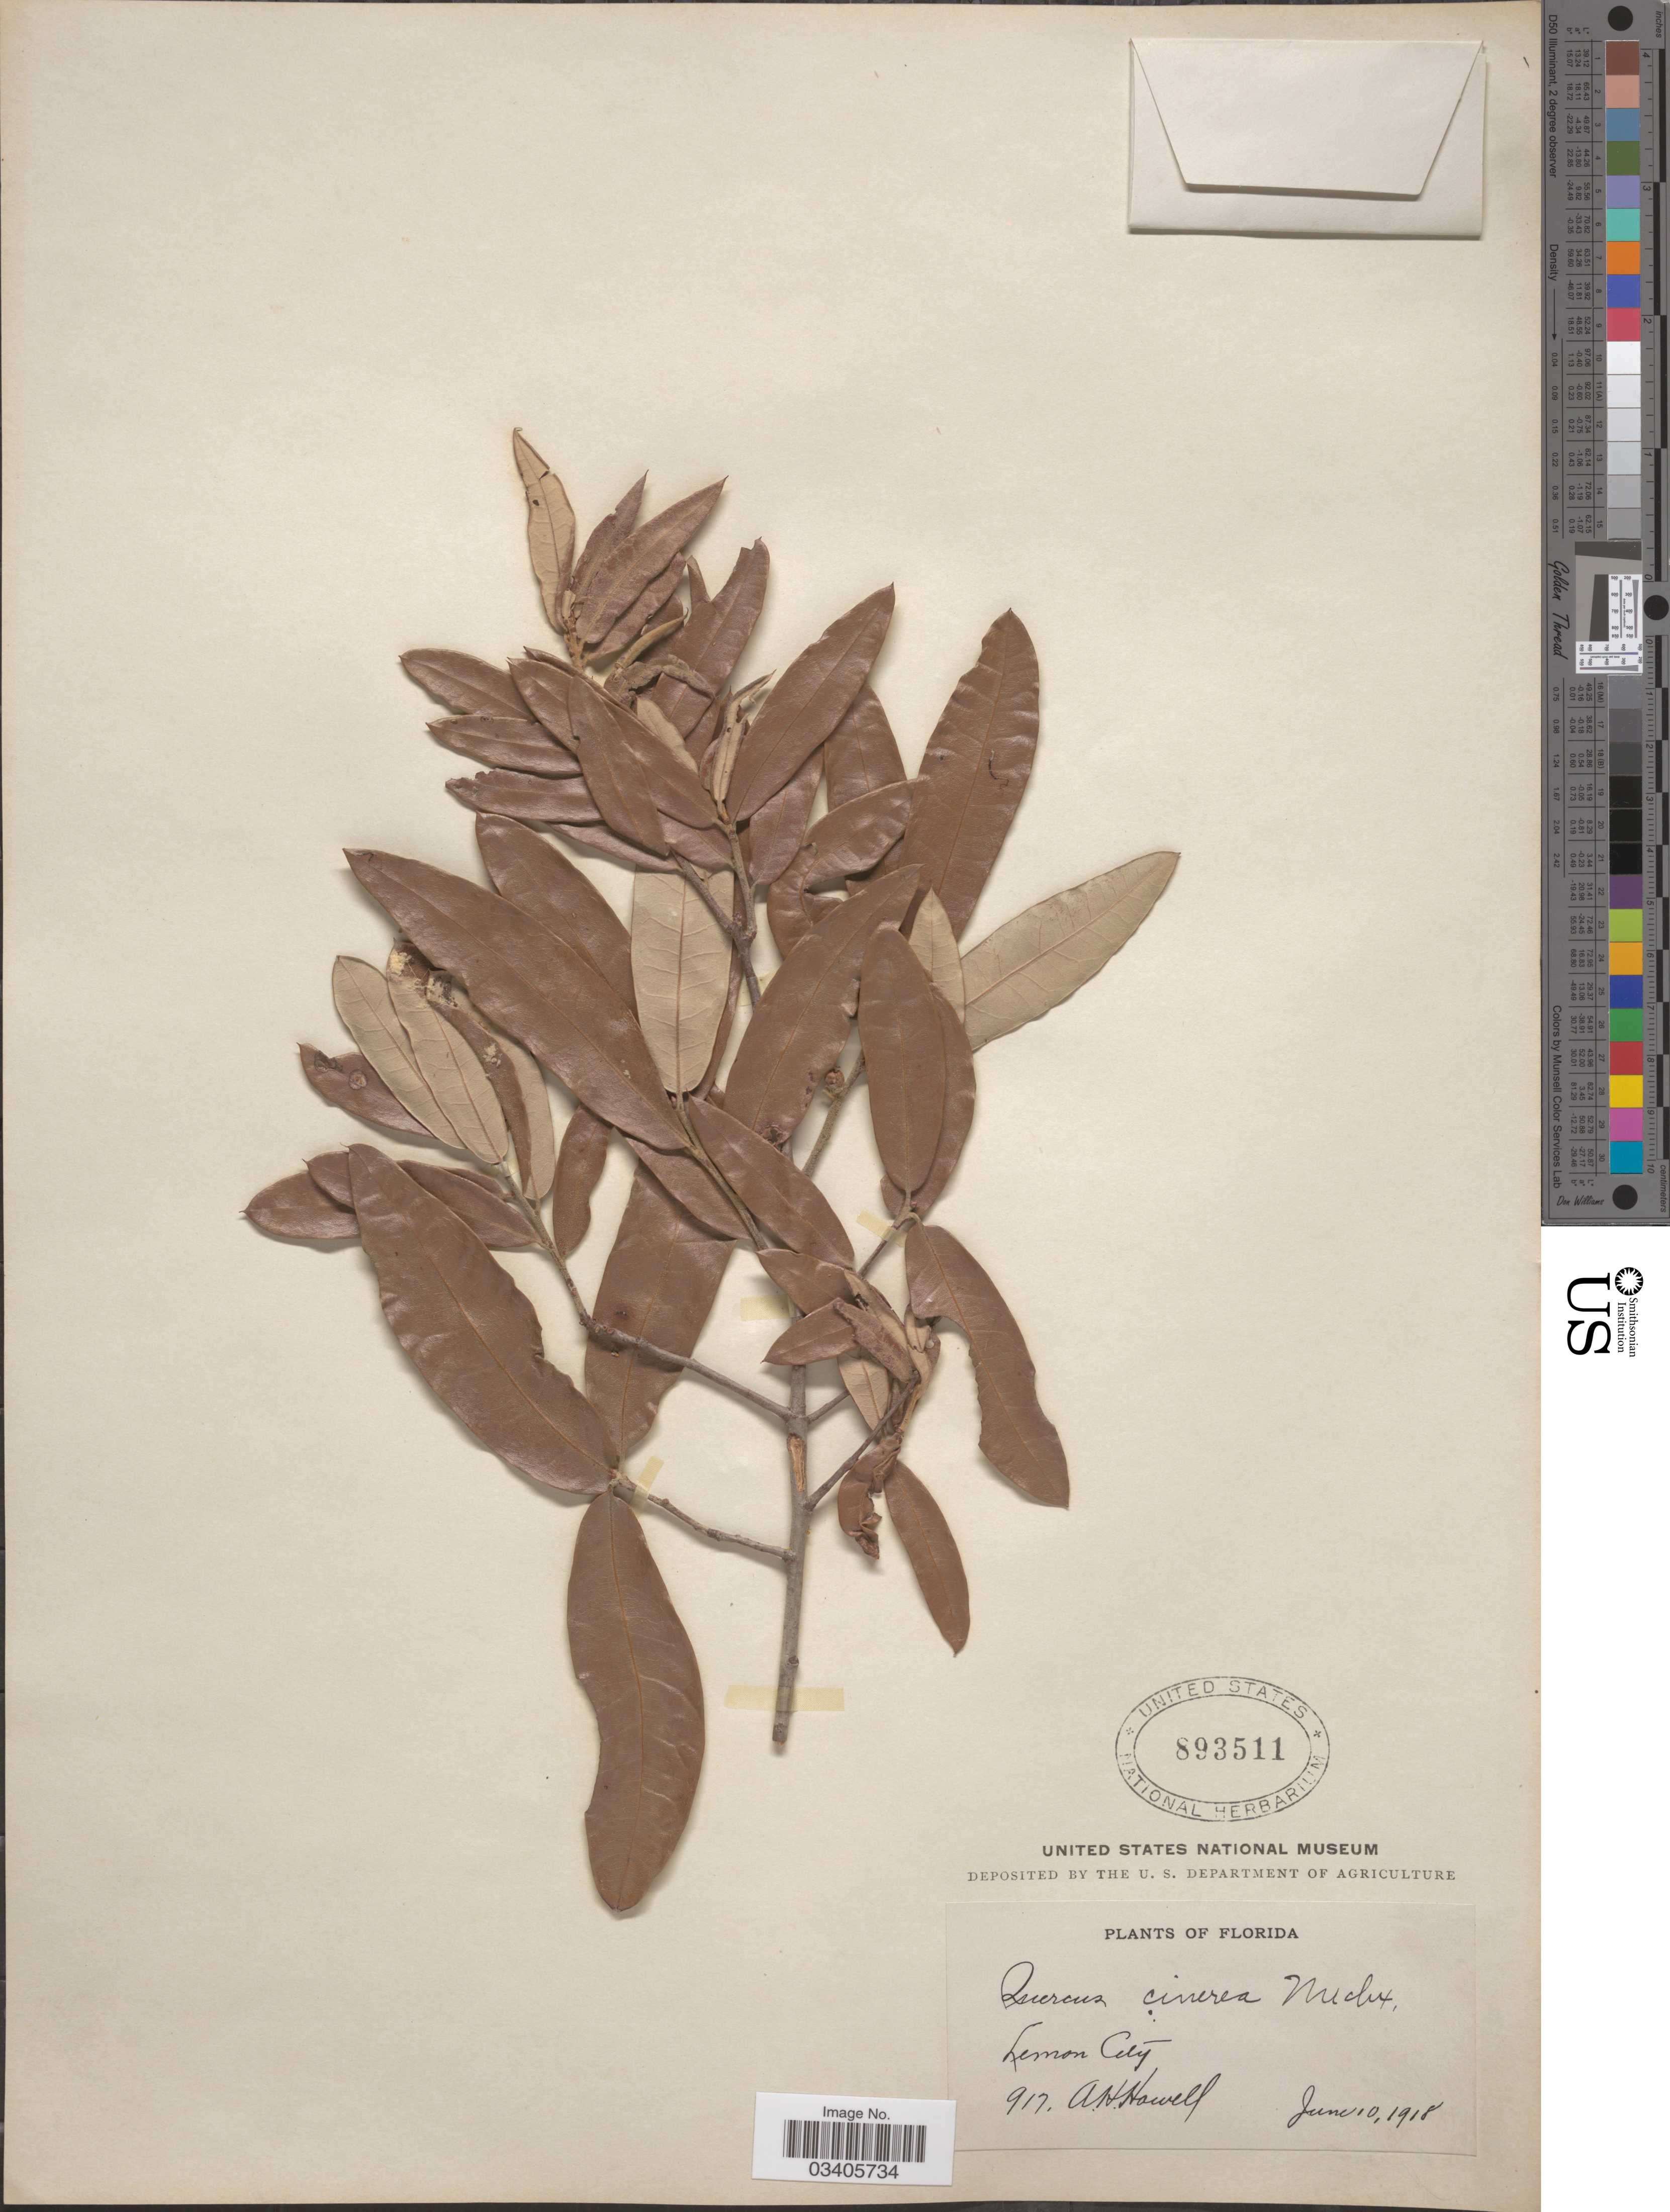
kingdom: Plantae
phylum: Tracheophyta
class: Magnoliopsida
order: Fagales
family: Fagaceae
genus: Quercus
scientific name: Quercus incana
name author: W. Bartram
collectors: A. Howell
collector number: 917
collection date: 1918-06-10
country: United States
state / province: Florida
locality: Lemon City.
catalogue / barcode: US 893511